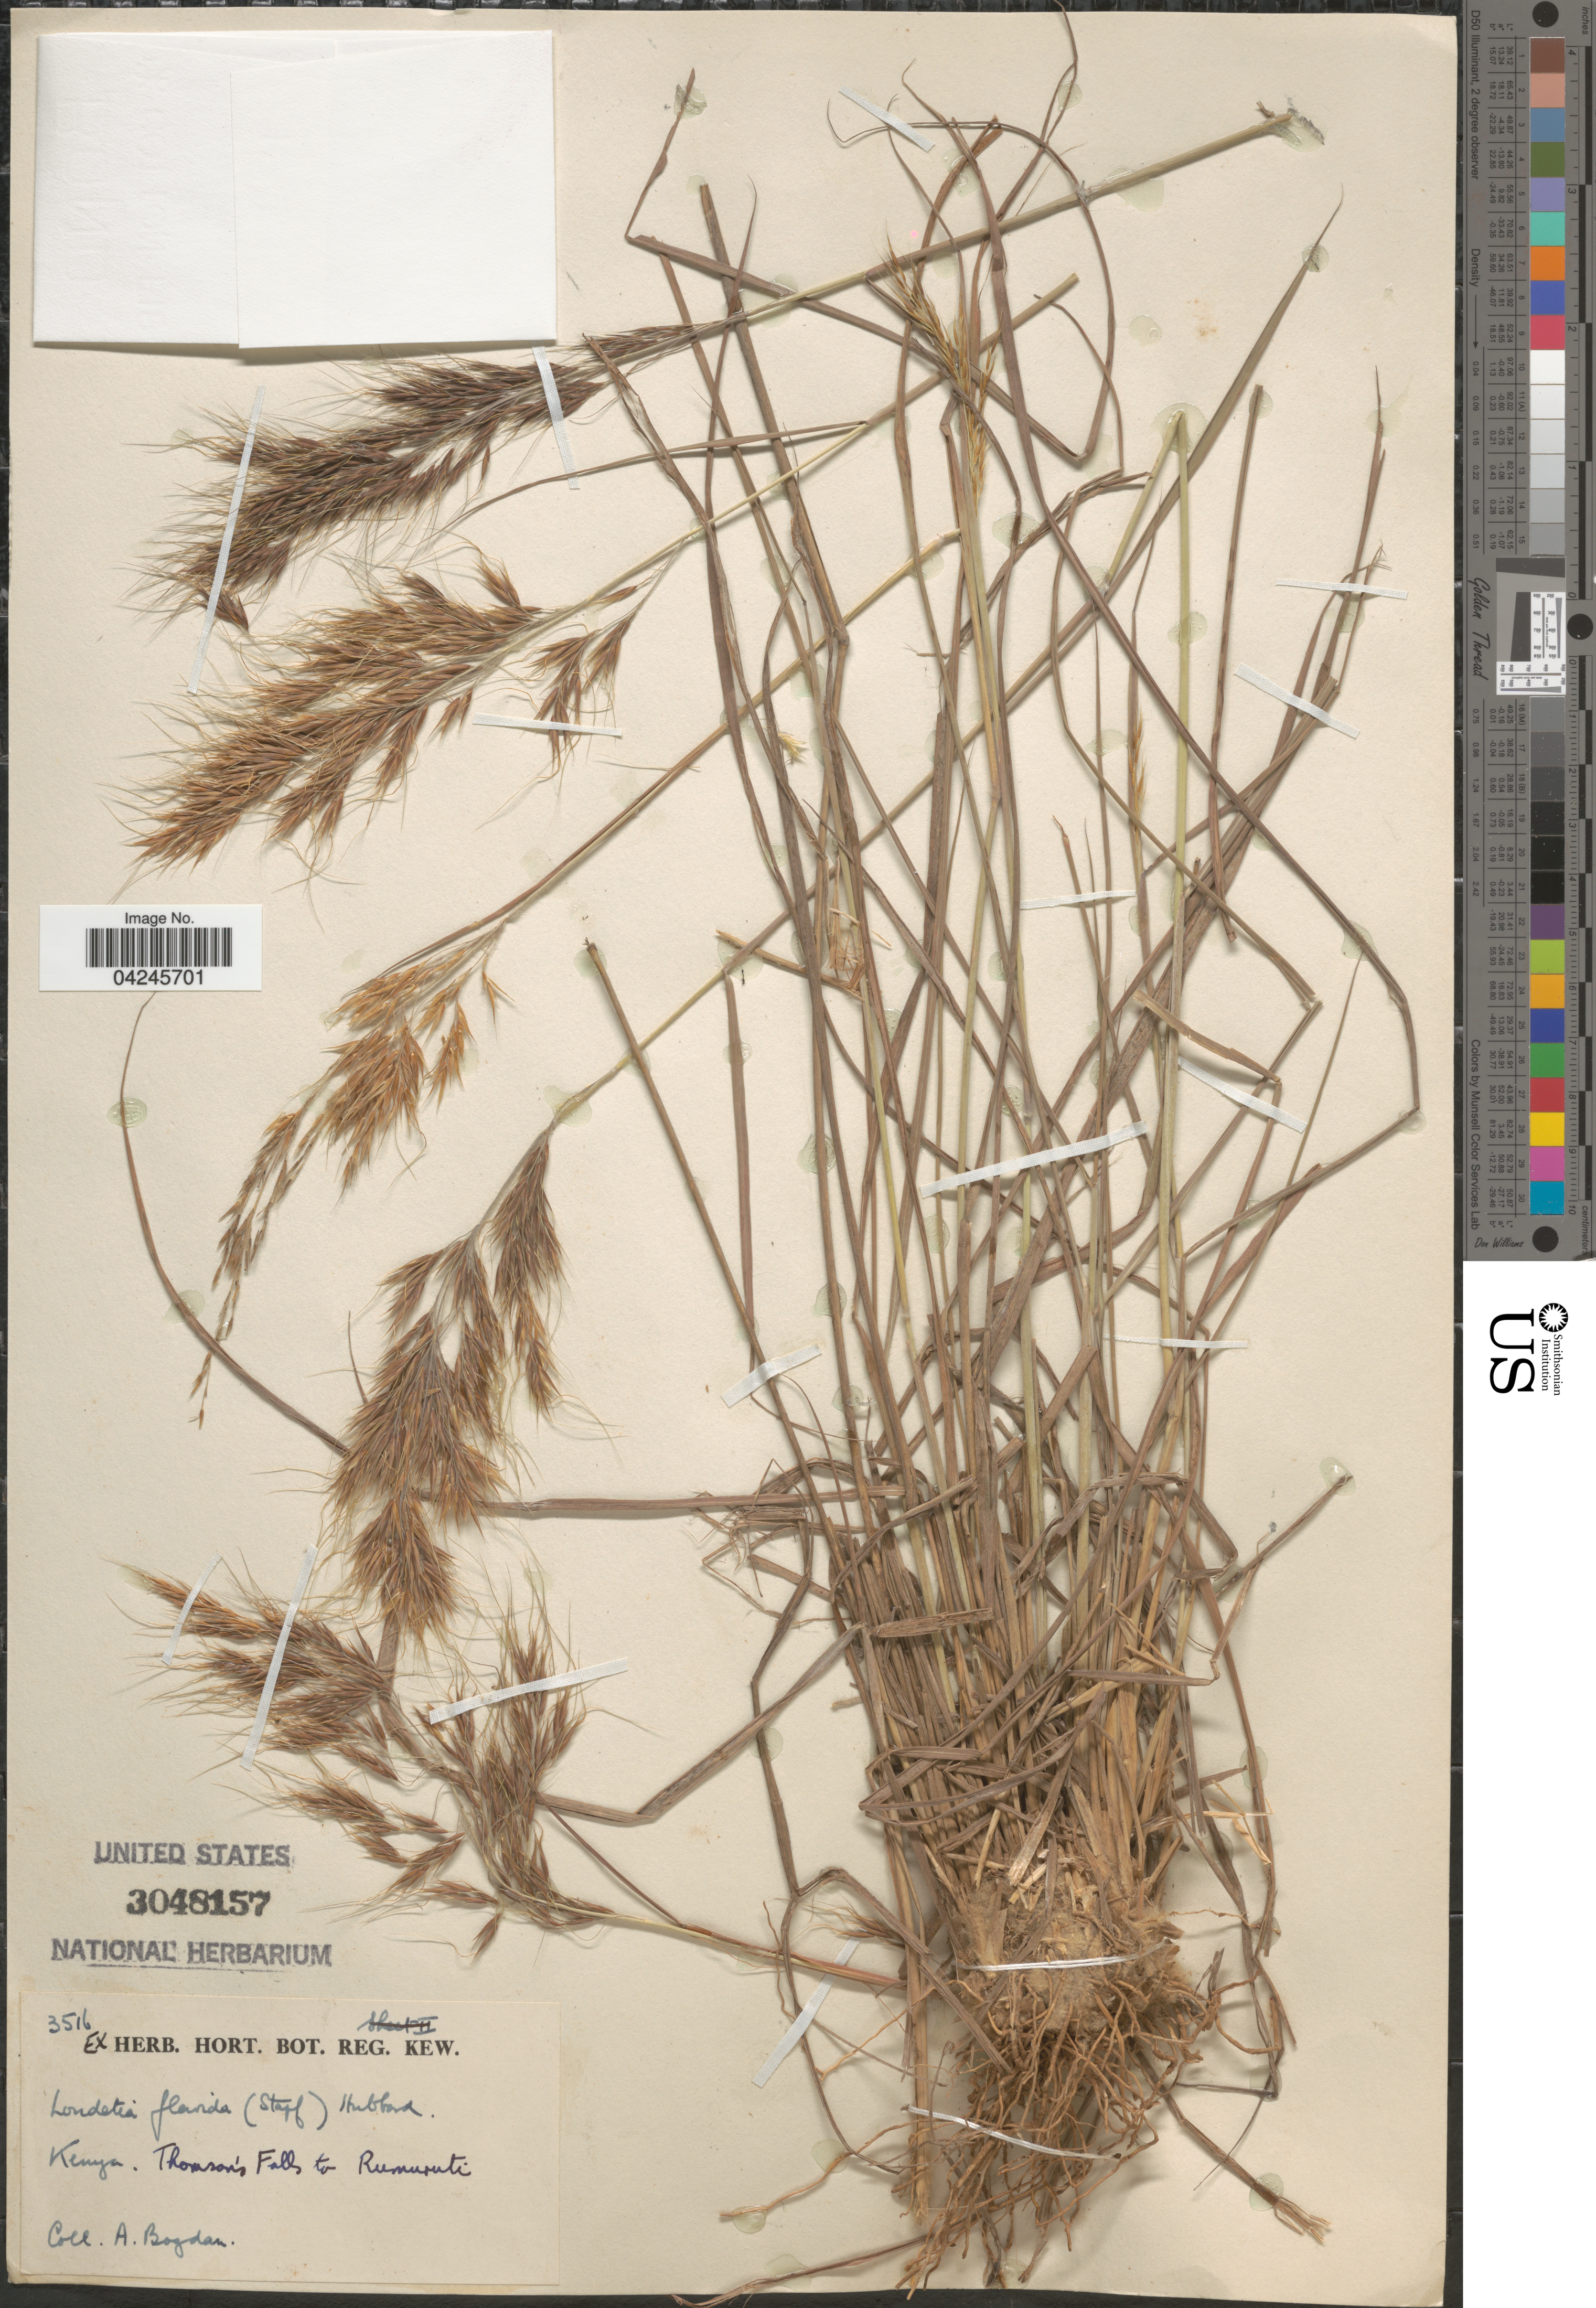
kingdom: Plantae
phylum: Tracheophyta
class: Liliopsida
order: Poales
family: Poaceae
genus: Loudetia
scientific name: Loudetia flavida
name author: (Stapf) C.E. Hubb.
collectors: A. Bogdan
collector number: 3516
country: Kenya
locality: Thomson's Falls to Rumuruti.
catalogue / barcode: US 3048157